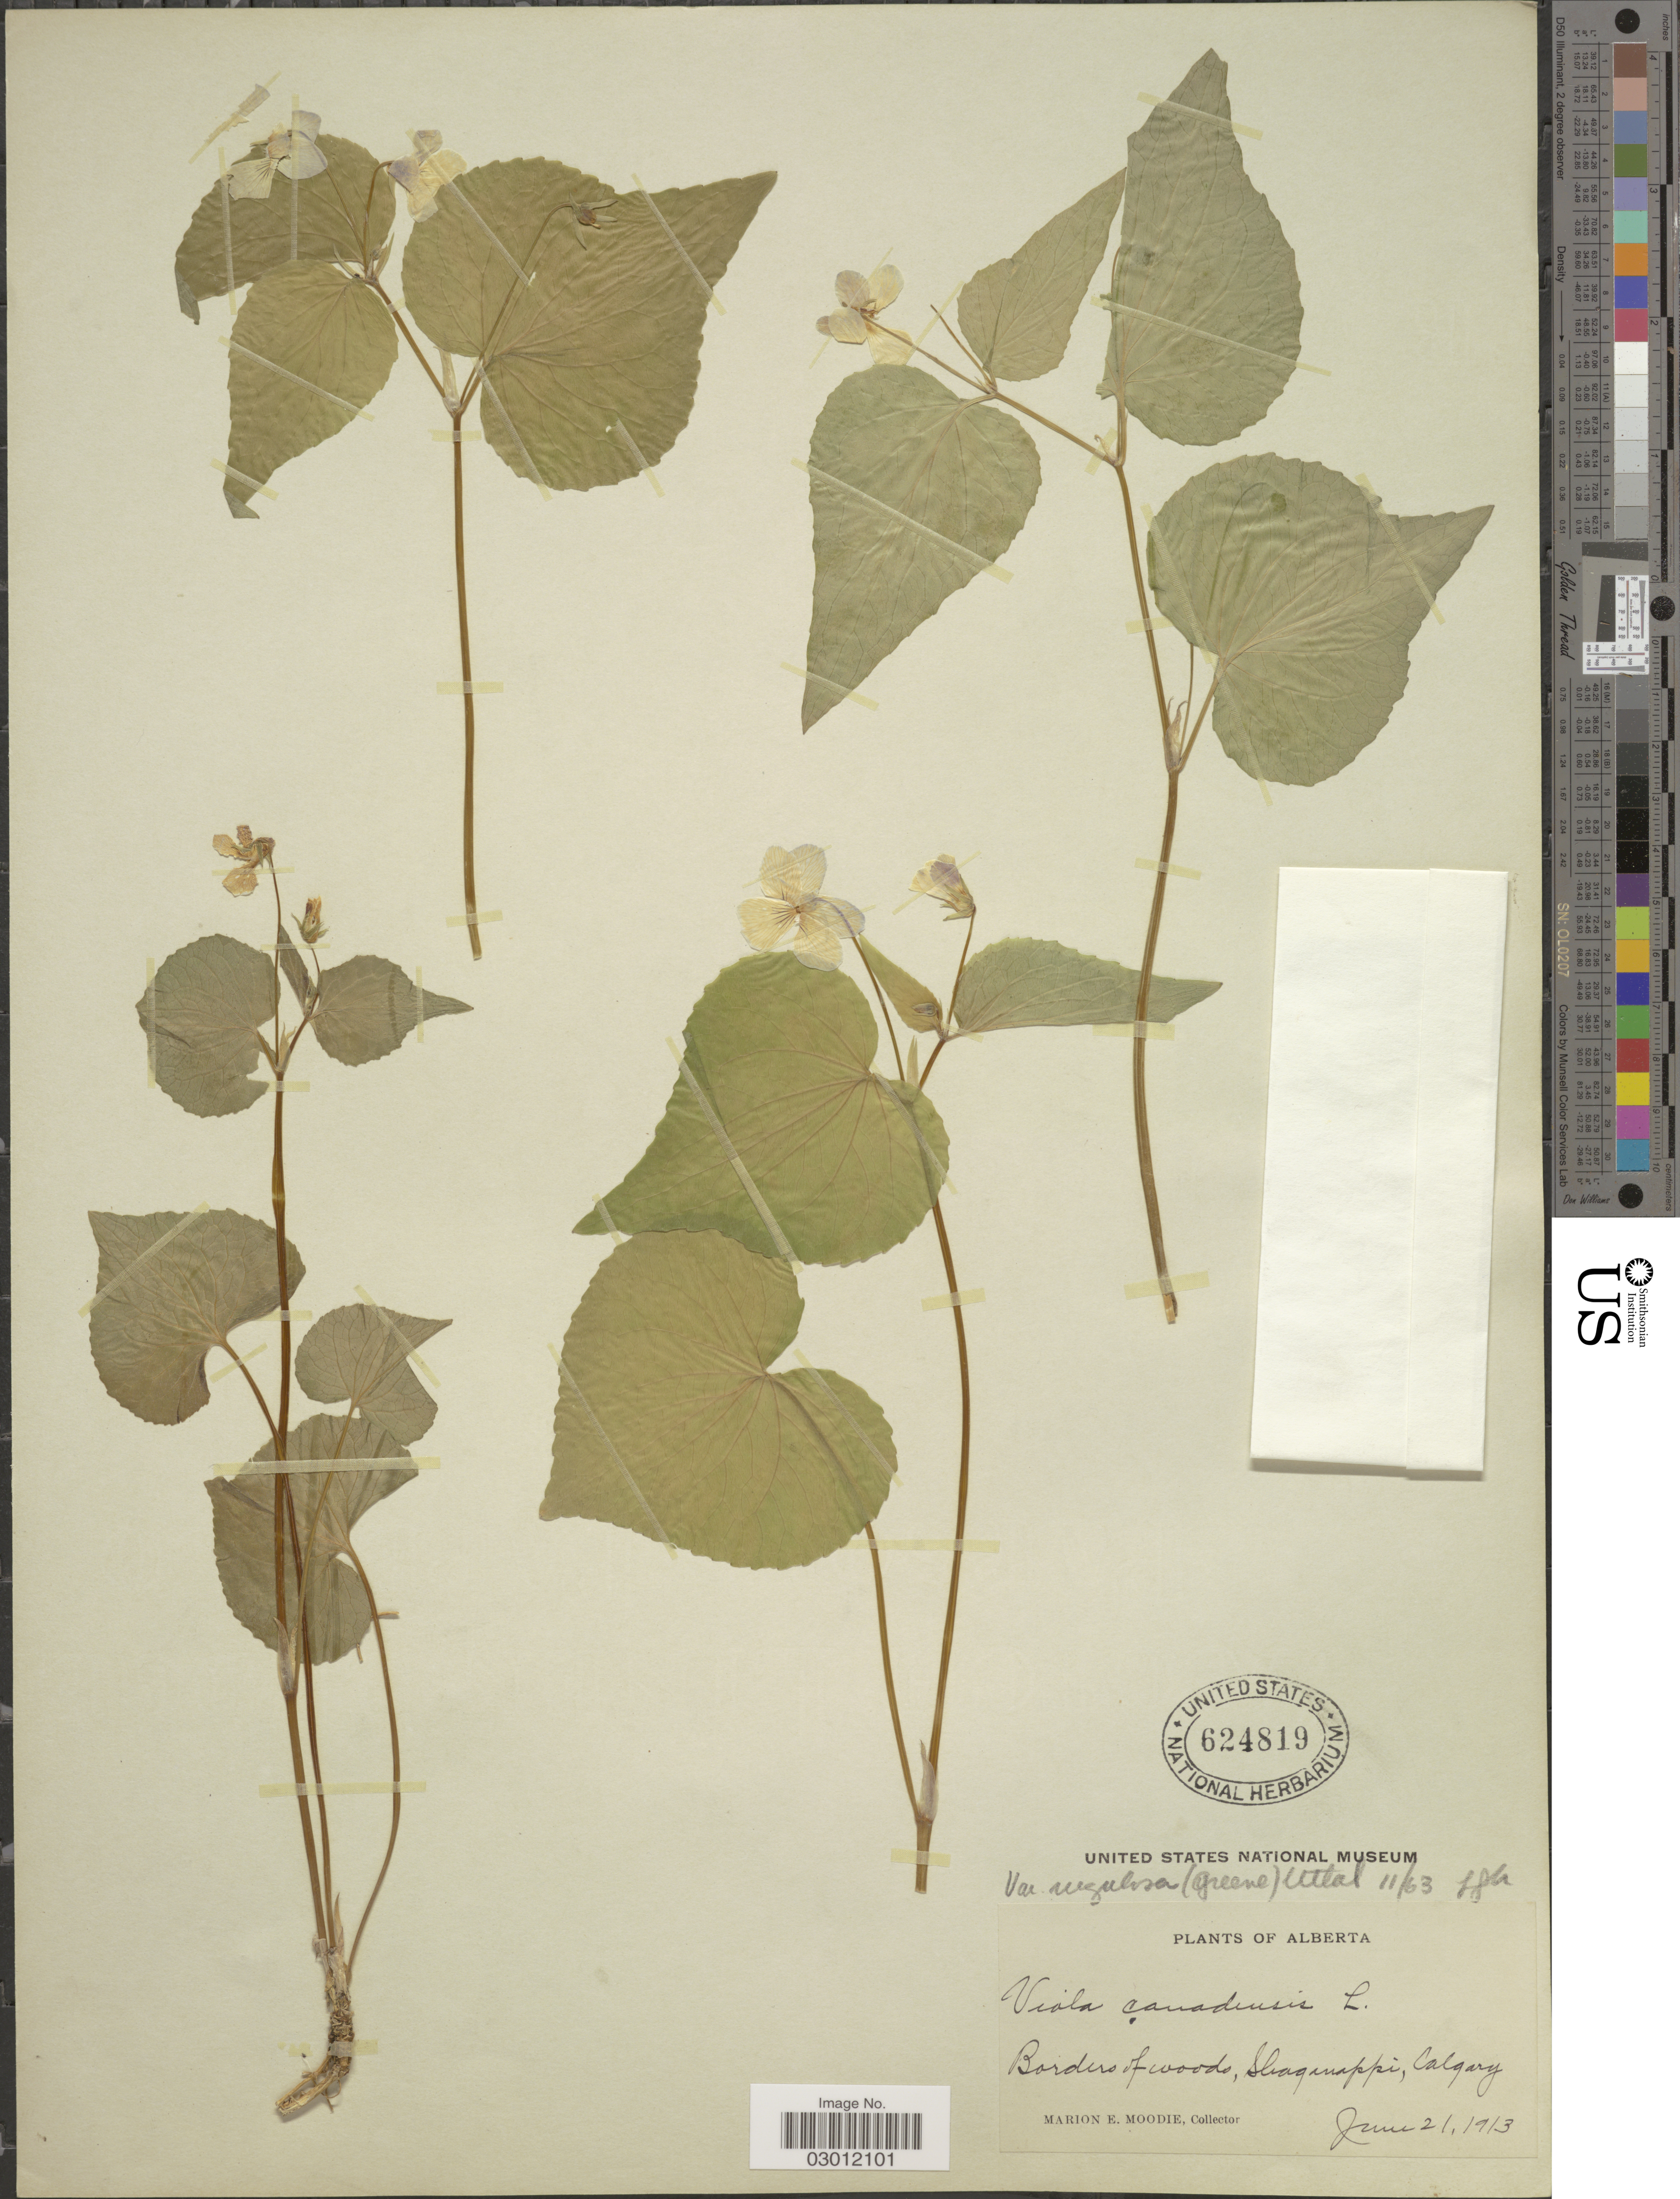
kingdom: Plantae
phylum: Tracheophyta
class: Magnoliopsida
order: Malpighiales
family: Violaceae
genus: Viola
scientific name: Viola canadensis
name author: L.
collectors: M. E. Moodie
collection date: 1913-06-21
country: Canada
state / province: Alberta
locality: Borders of woods, Shaganappi, Calgary.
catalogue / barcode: US 624819